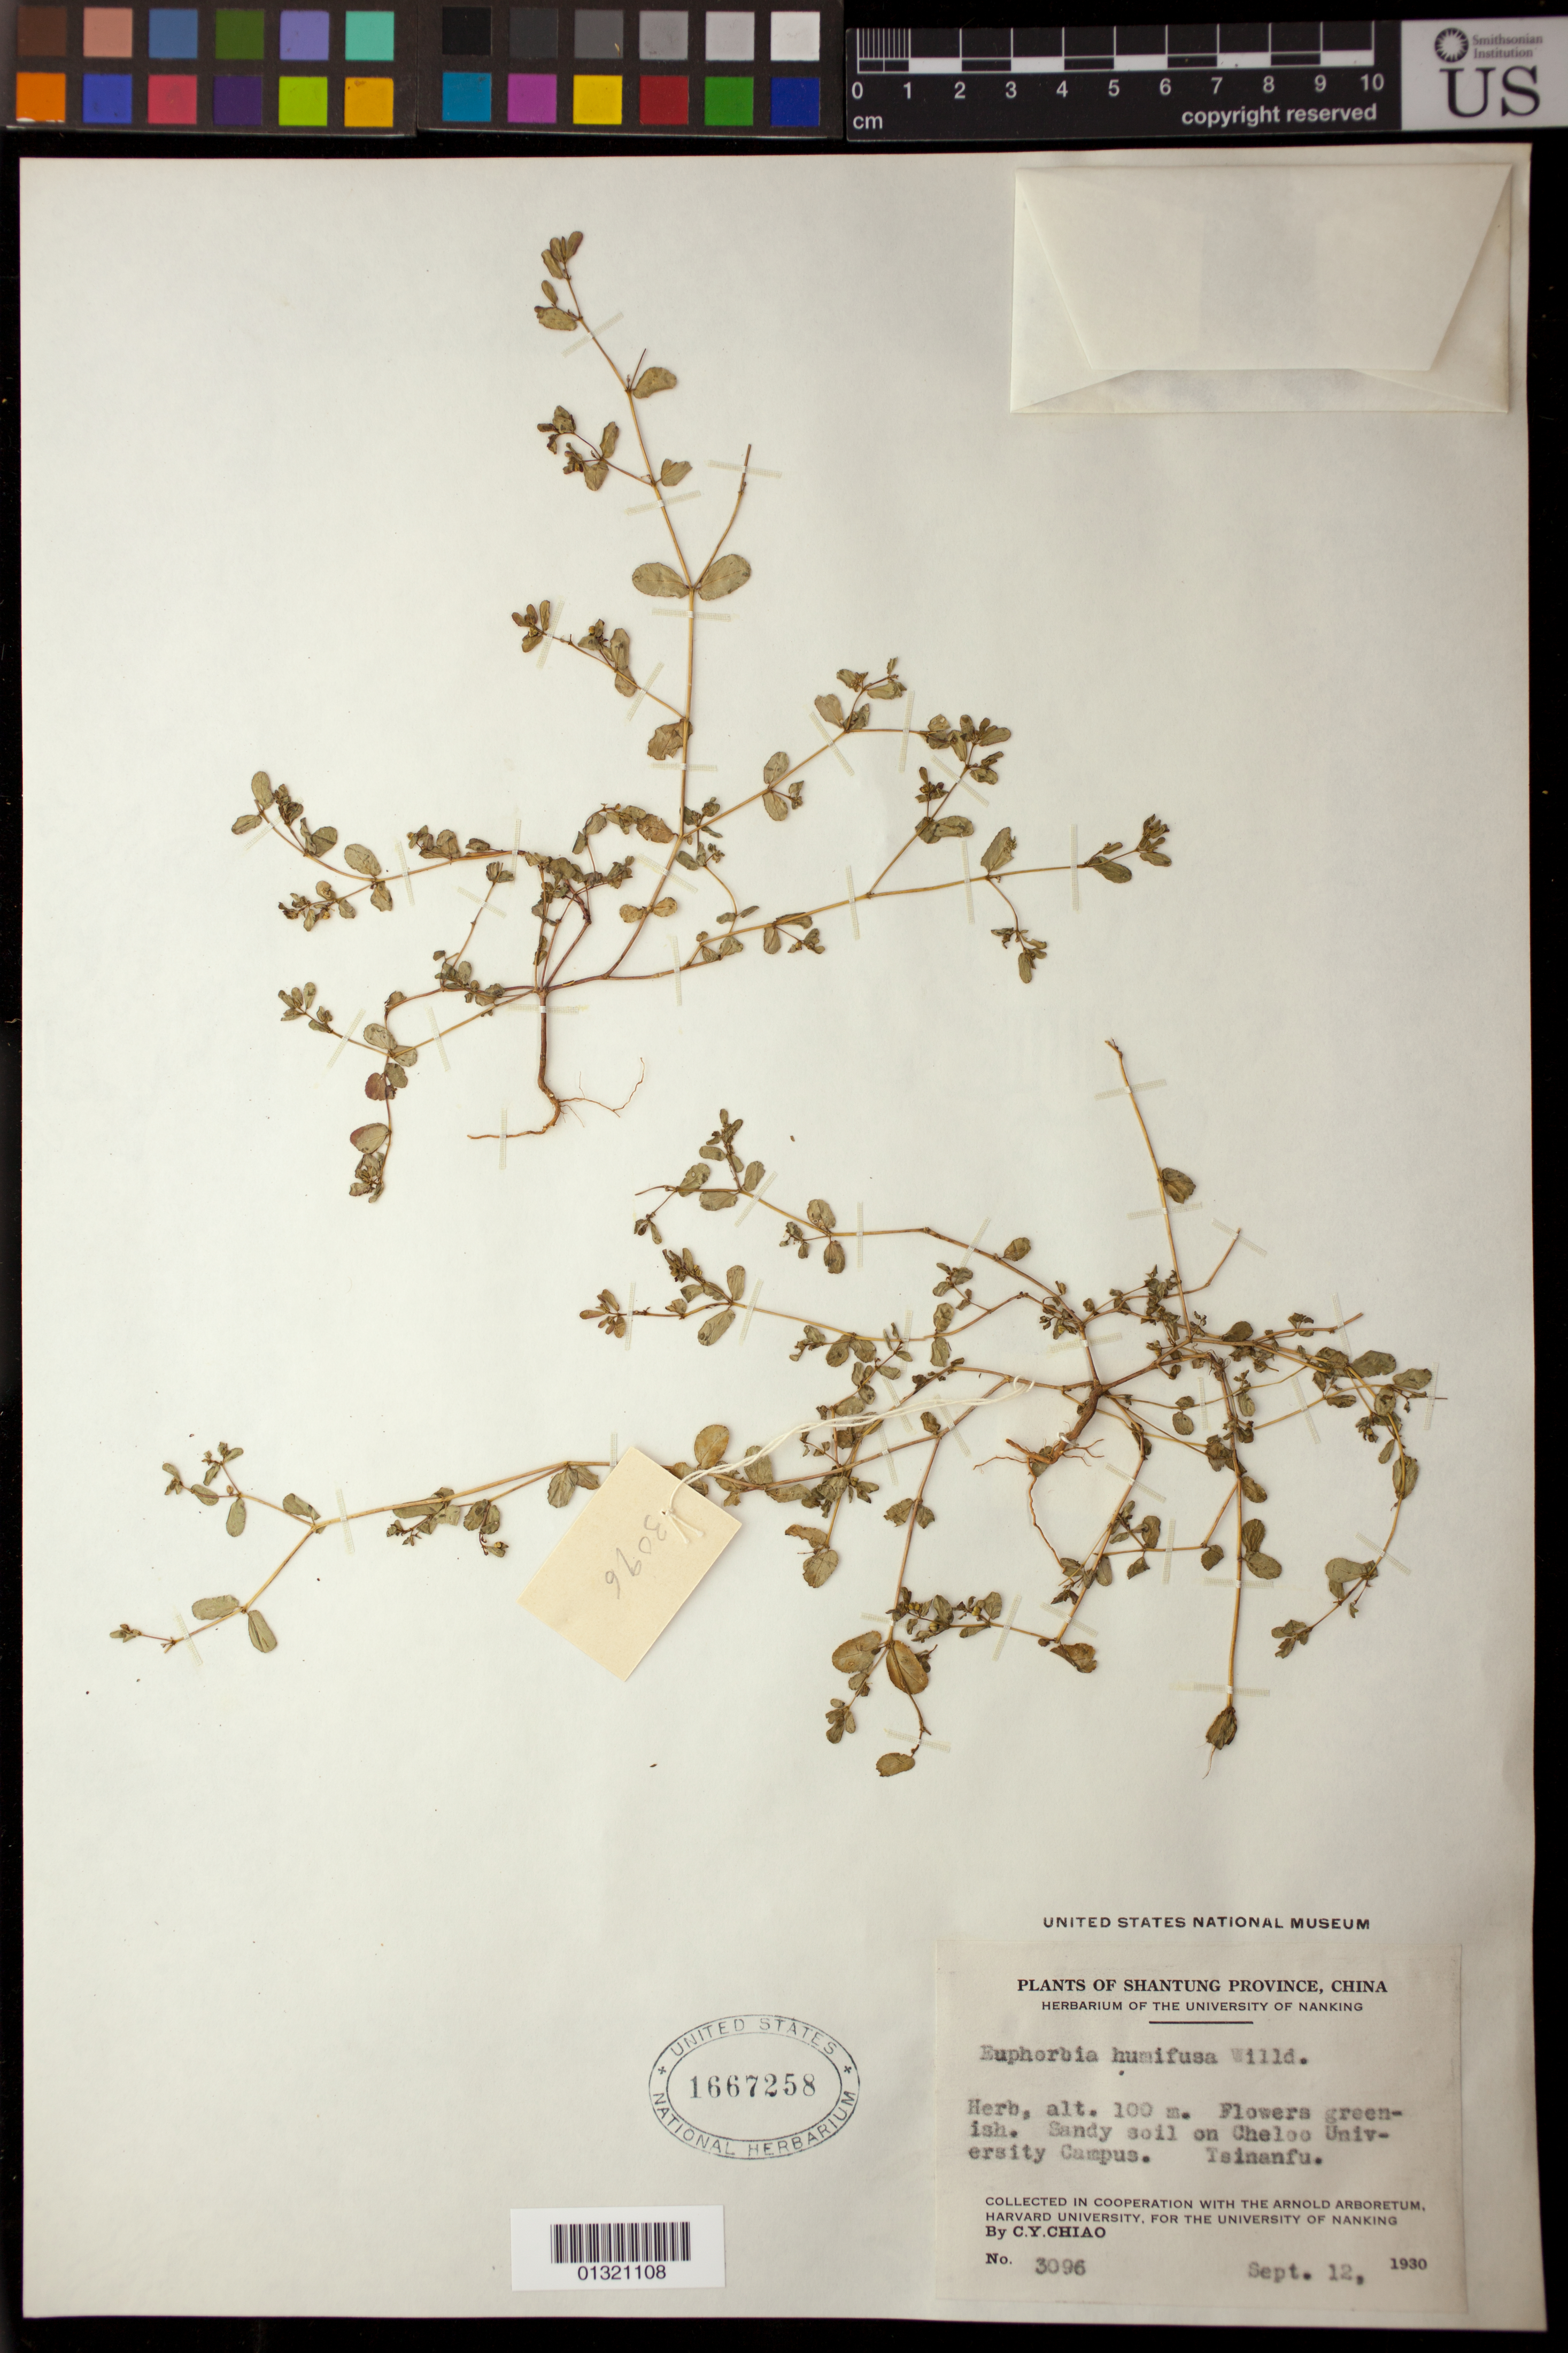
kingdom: Plantae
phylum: Tracheophyta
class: Magnoliopsida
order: Malpighiales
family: Euphorbiaceae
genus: Euphorbia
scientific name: Euphorbia humifusa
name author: Willd. ex Schlecht.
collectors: C. Y. Chiao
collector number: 3096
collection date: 1930-09-12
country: China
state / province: Shandong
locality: Cheloo University Campus. Tsinanfu [=Tsinan = Jinan]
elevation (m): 100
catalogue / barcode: US 1667258